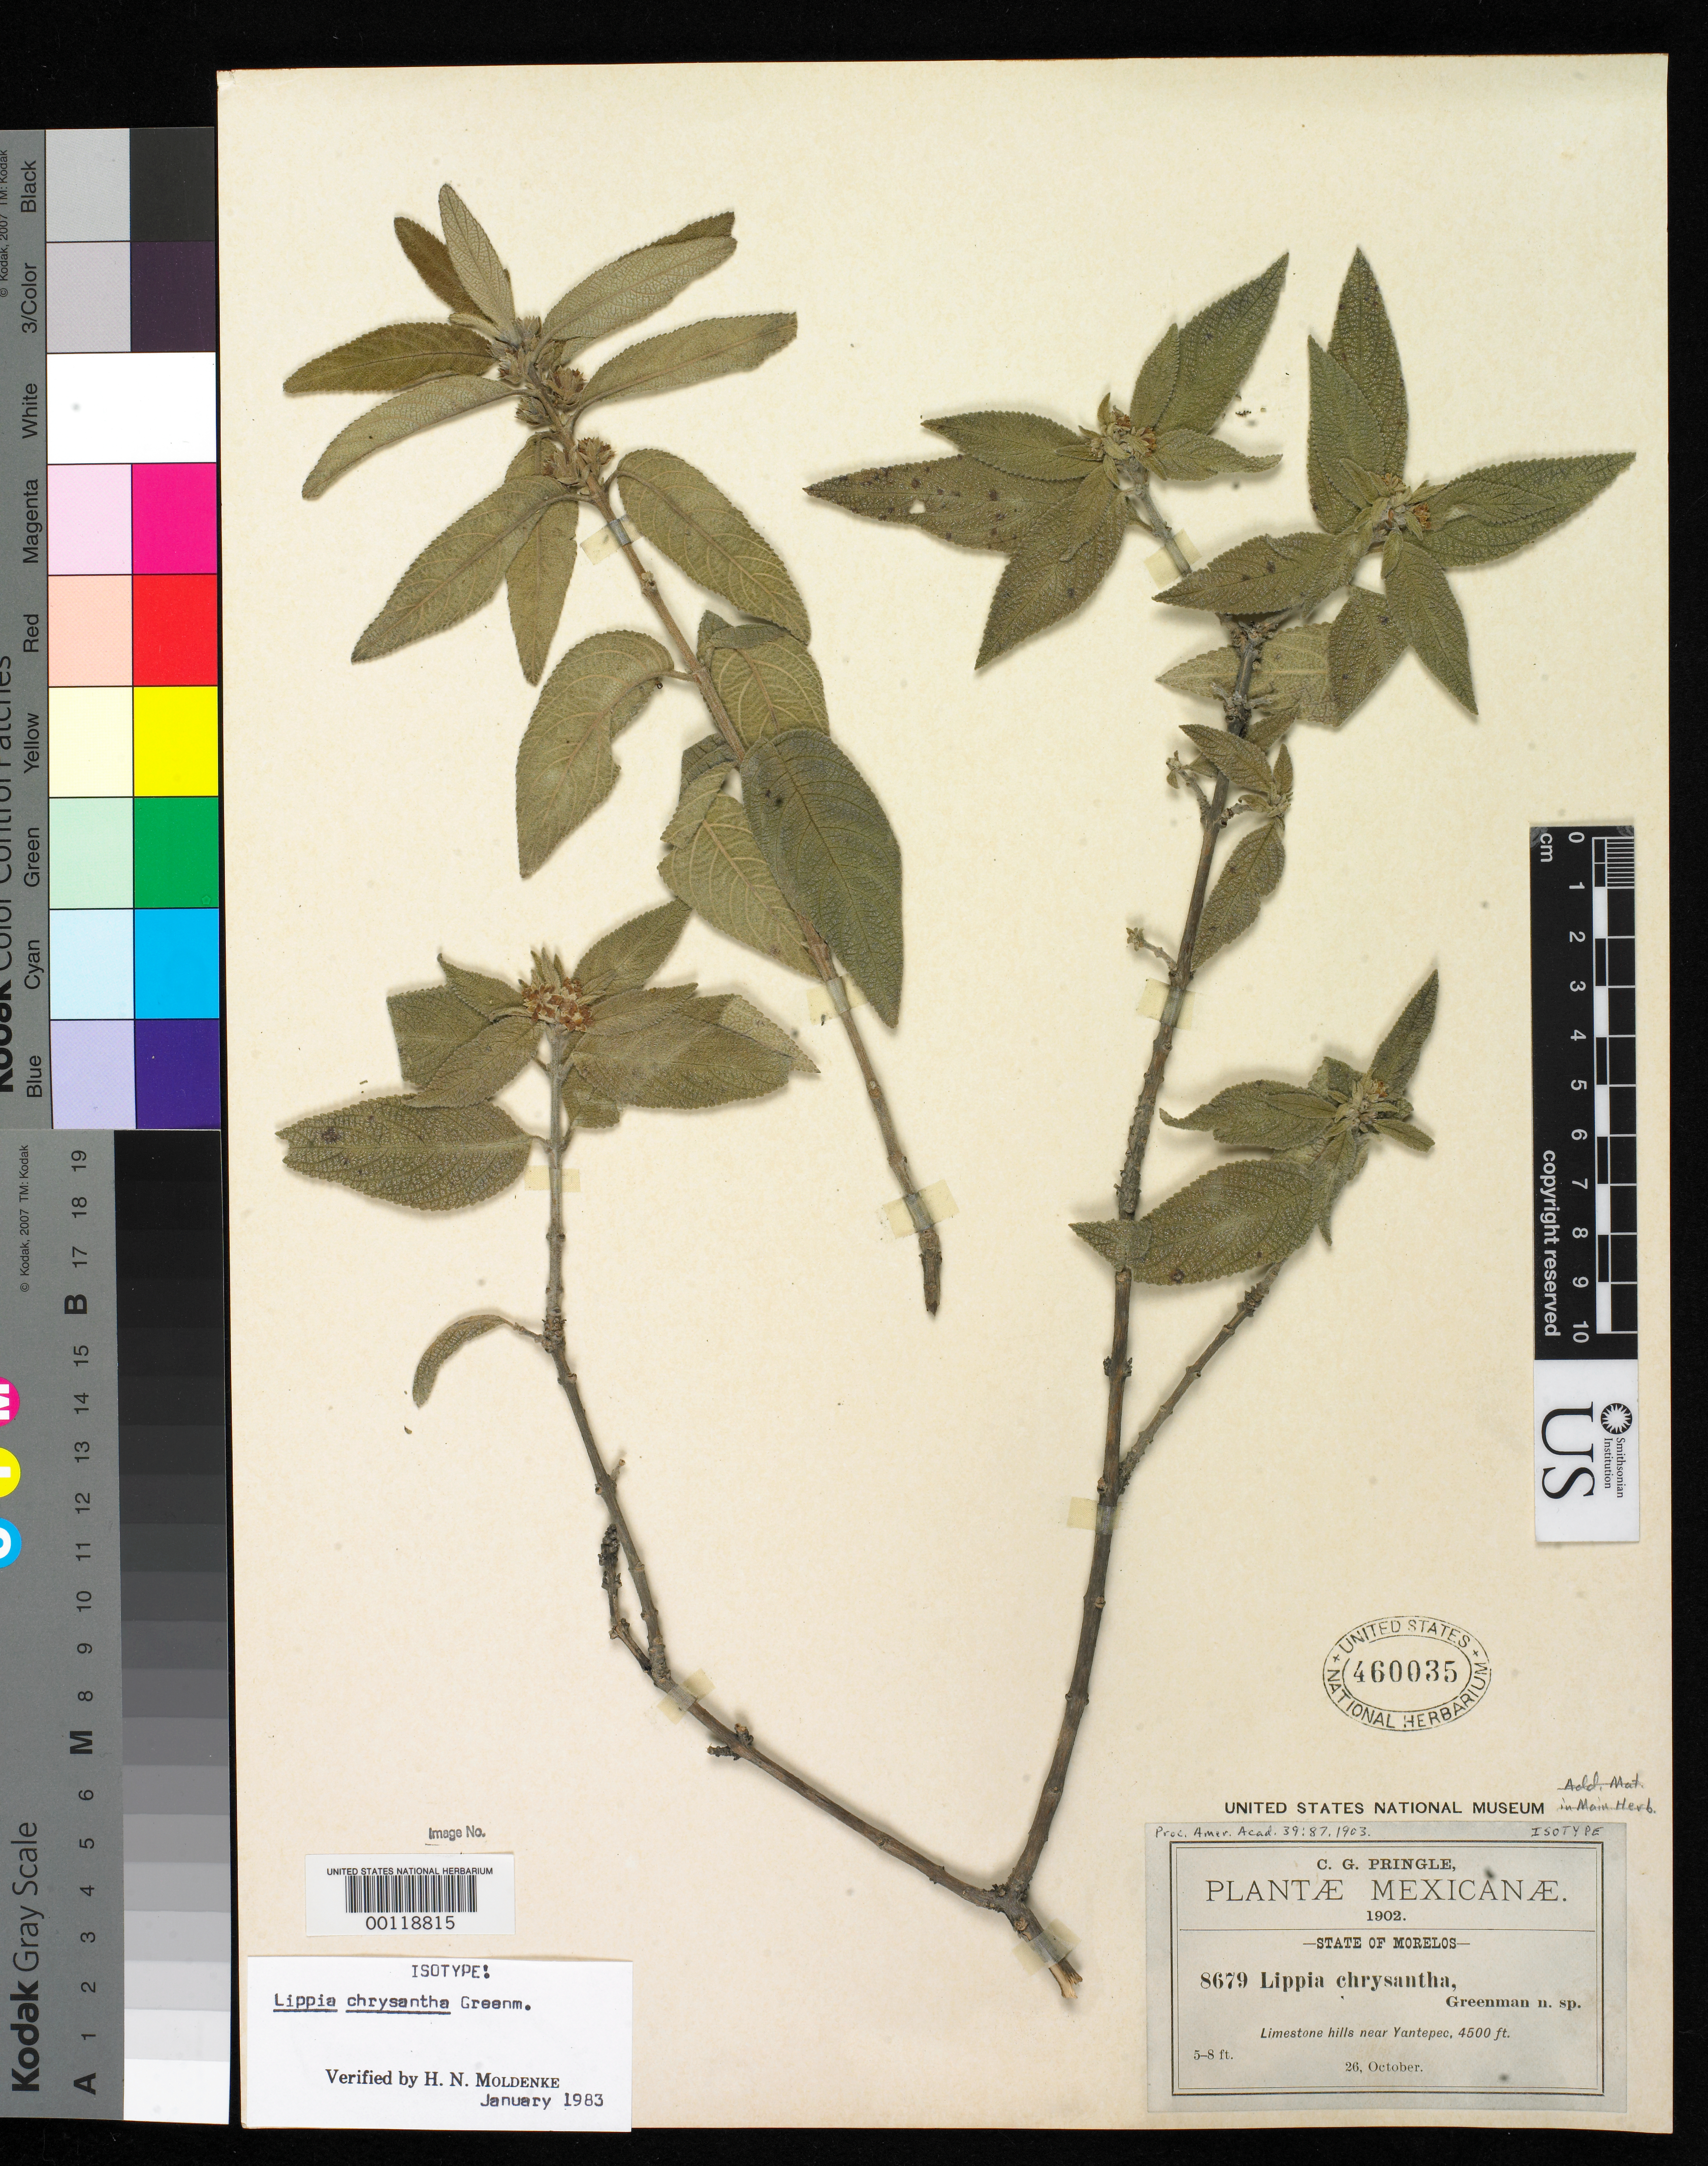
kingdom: Plantae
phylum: Tracheophyta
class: Magnoliopsida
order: Lamiales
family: Verbenaceae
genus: Lippia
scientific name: Lippia chrysantha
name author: Greenm.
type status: Isotype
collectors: C. G. Pringle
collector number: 8679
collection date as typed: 26 Oct 1902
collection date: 1902-10-26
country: Mexico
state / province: Morelos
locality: Near Yautepec.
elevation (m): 1385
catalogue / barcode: US 460035